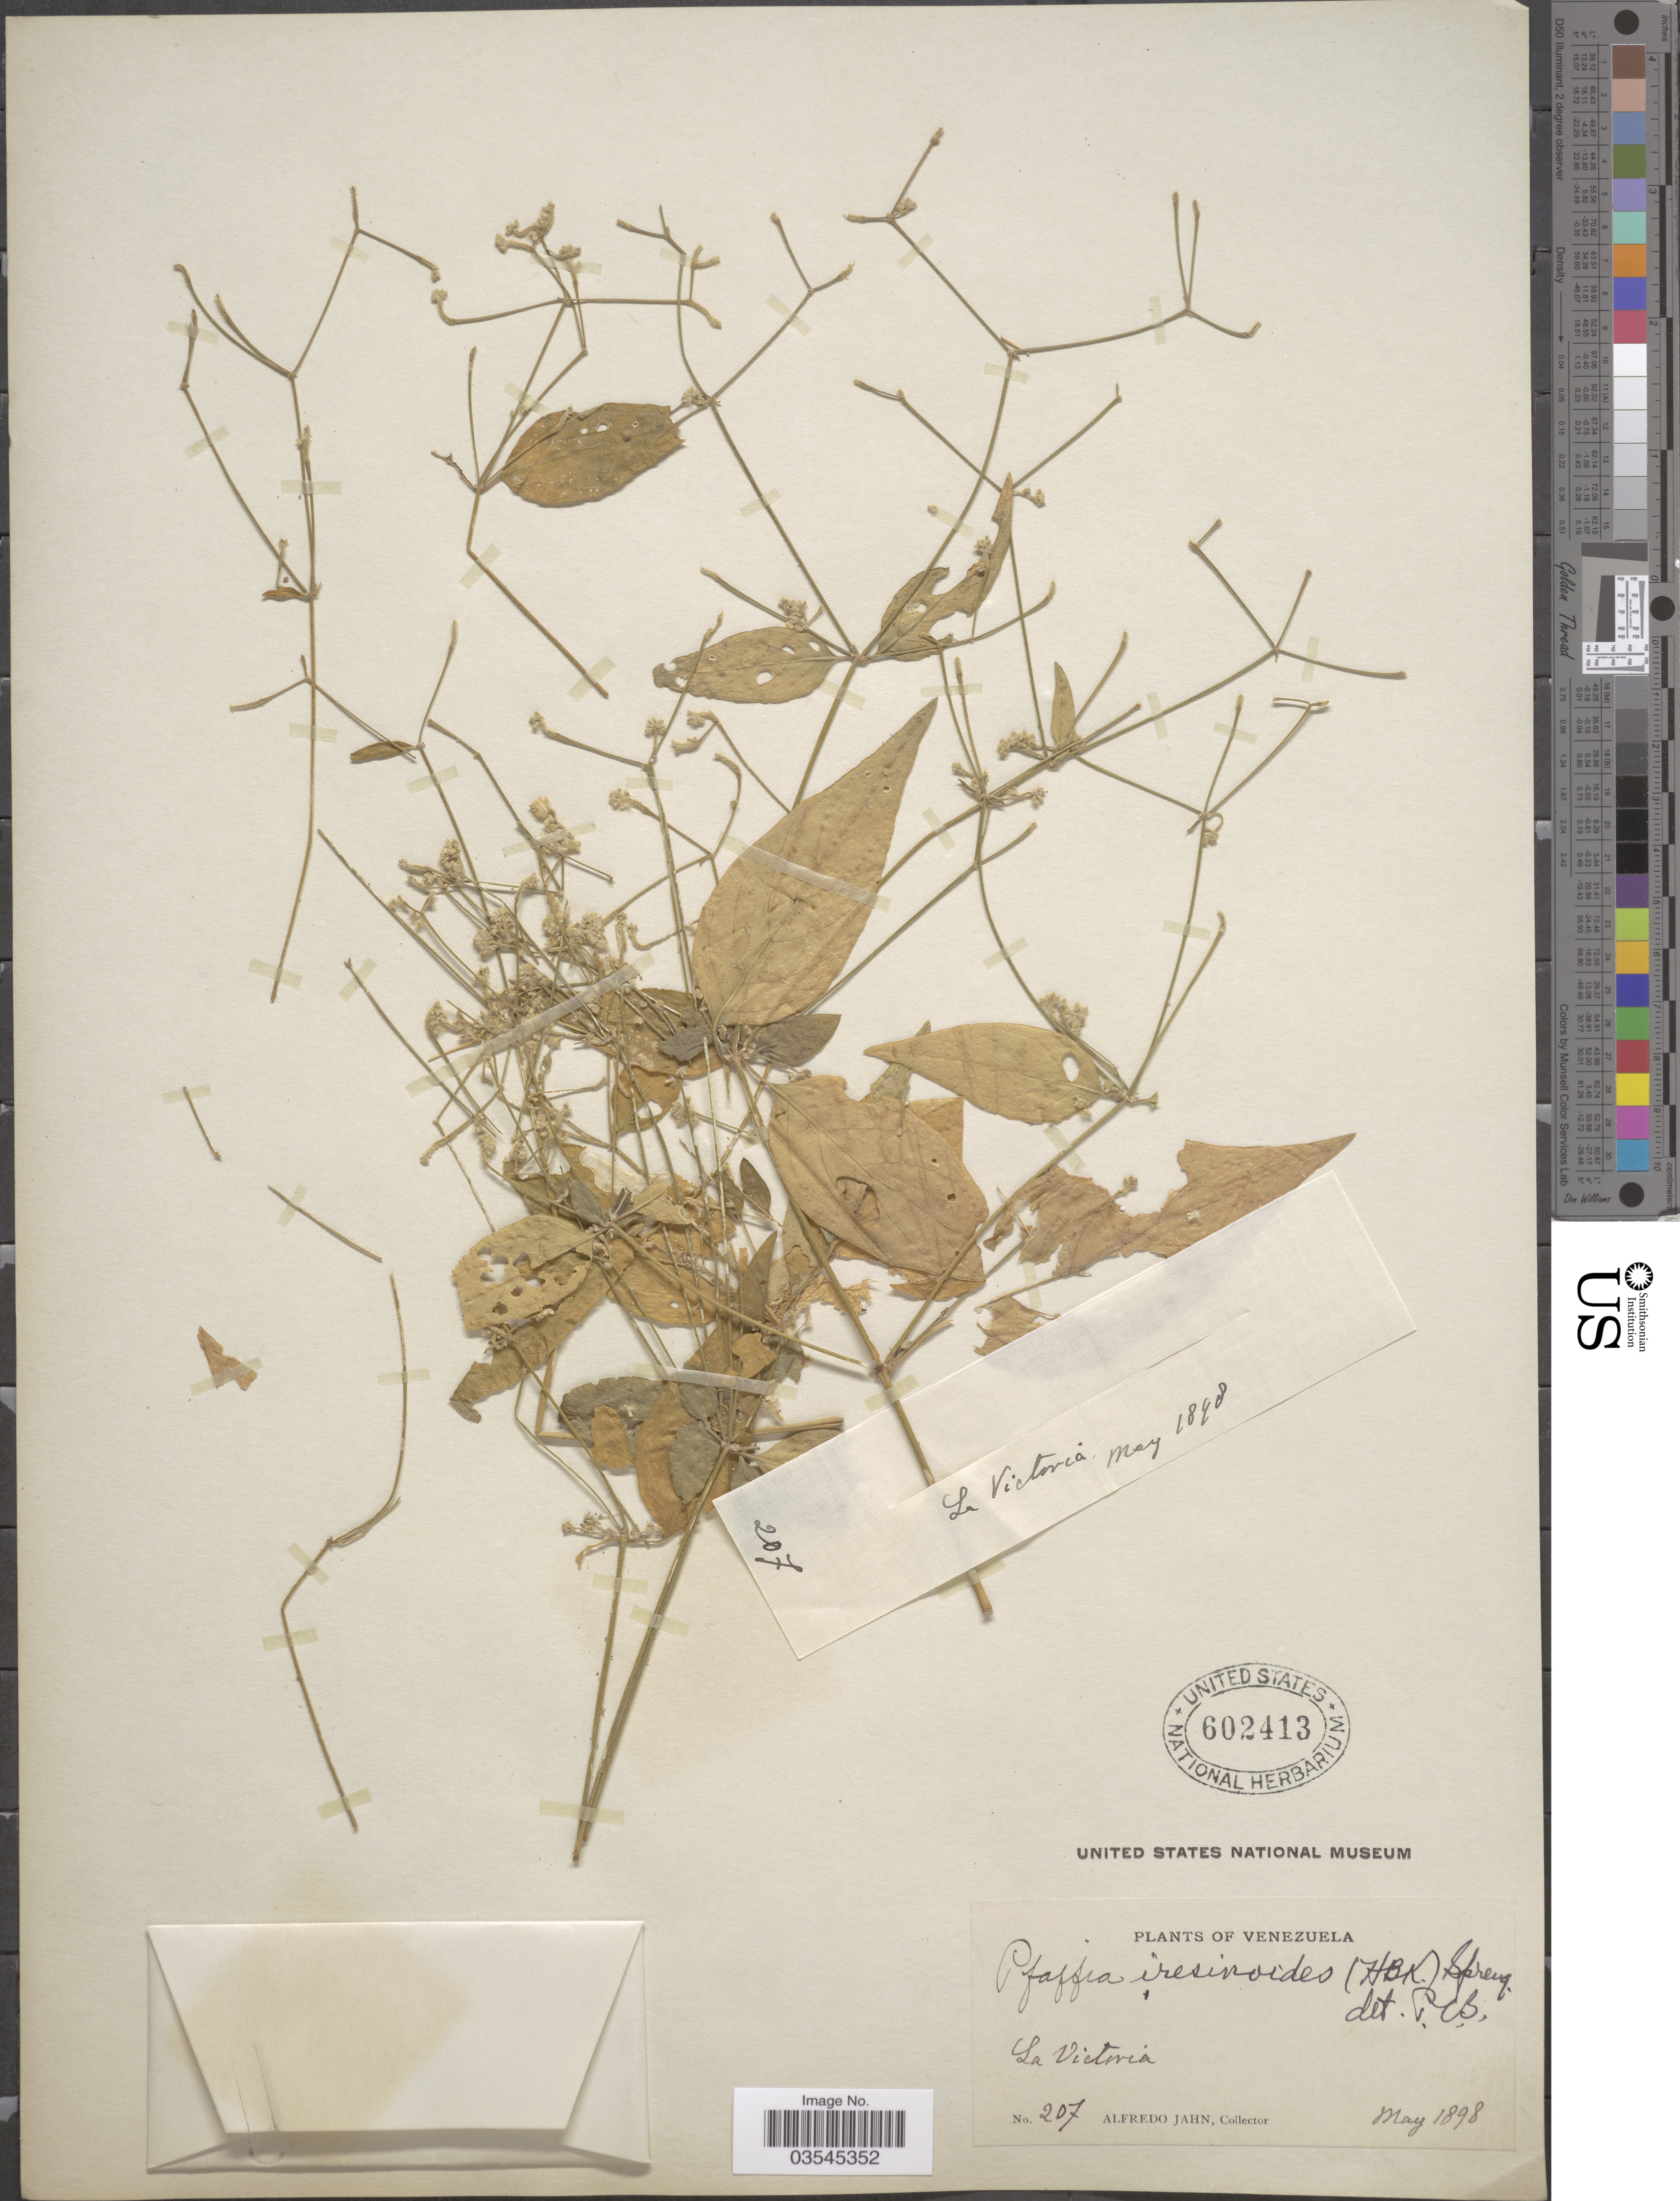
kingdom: Plantae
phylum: Tracheophyta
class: Magnoliopsida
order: Caryophyllales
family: Amaranthaceae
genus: Pfaffia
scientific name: Pfaffia iresinoides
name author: (Kunth) Spreng.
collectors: A. Jahn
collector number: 207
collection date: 1898-05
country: Venezuela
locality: La Victoria.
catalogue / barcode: US 602413